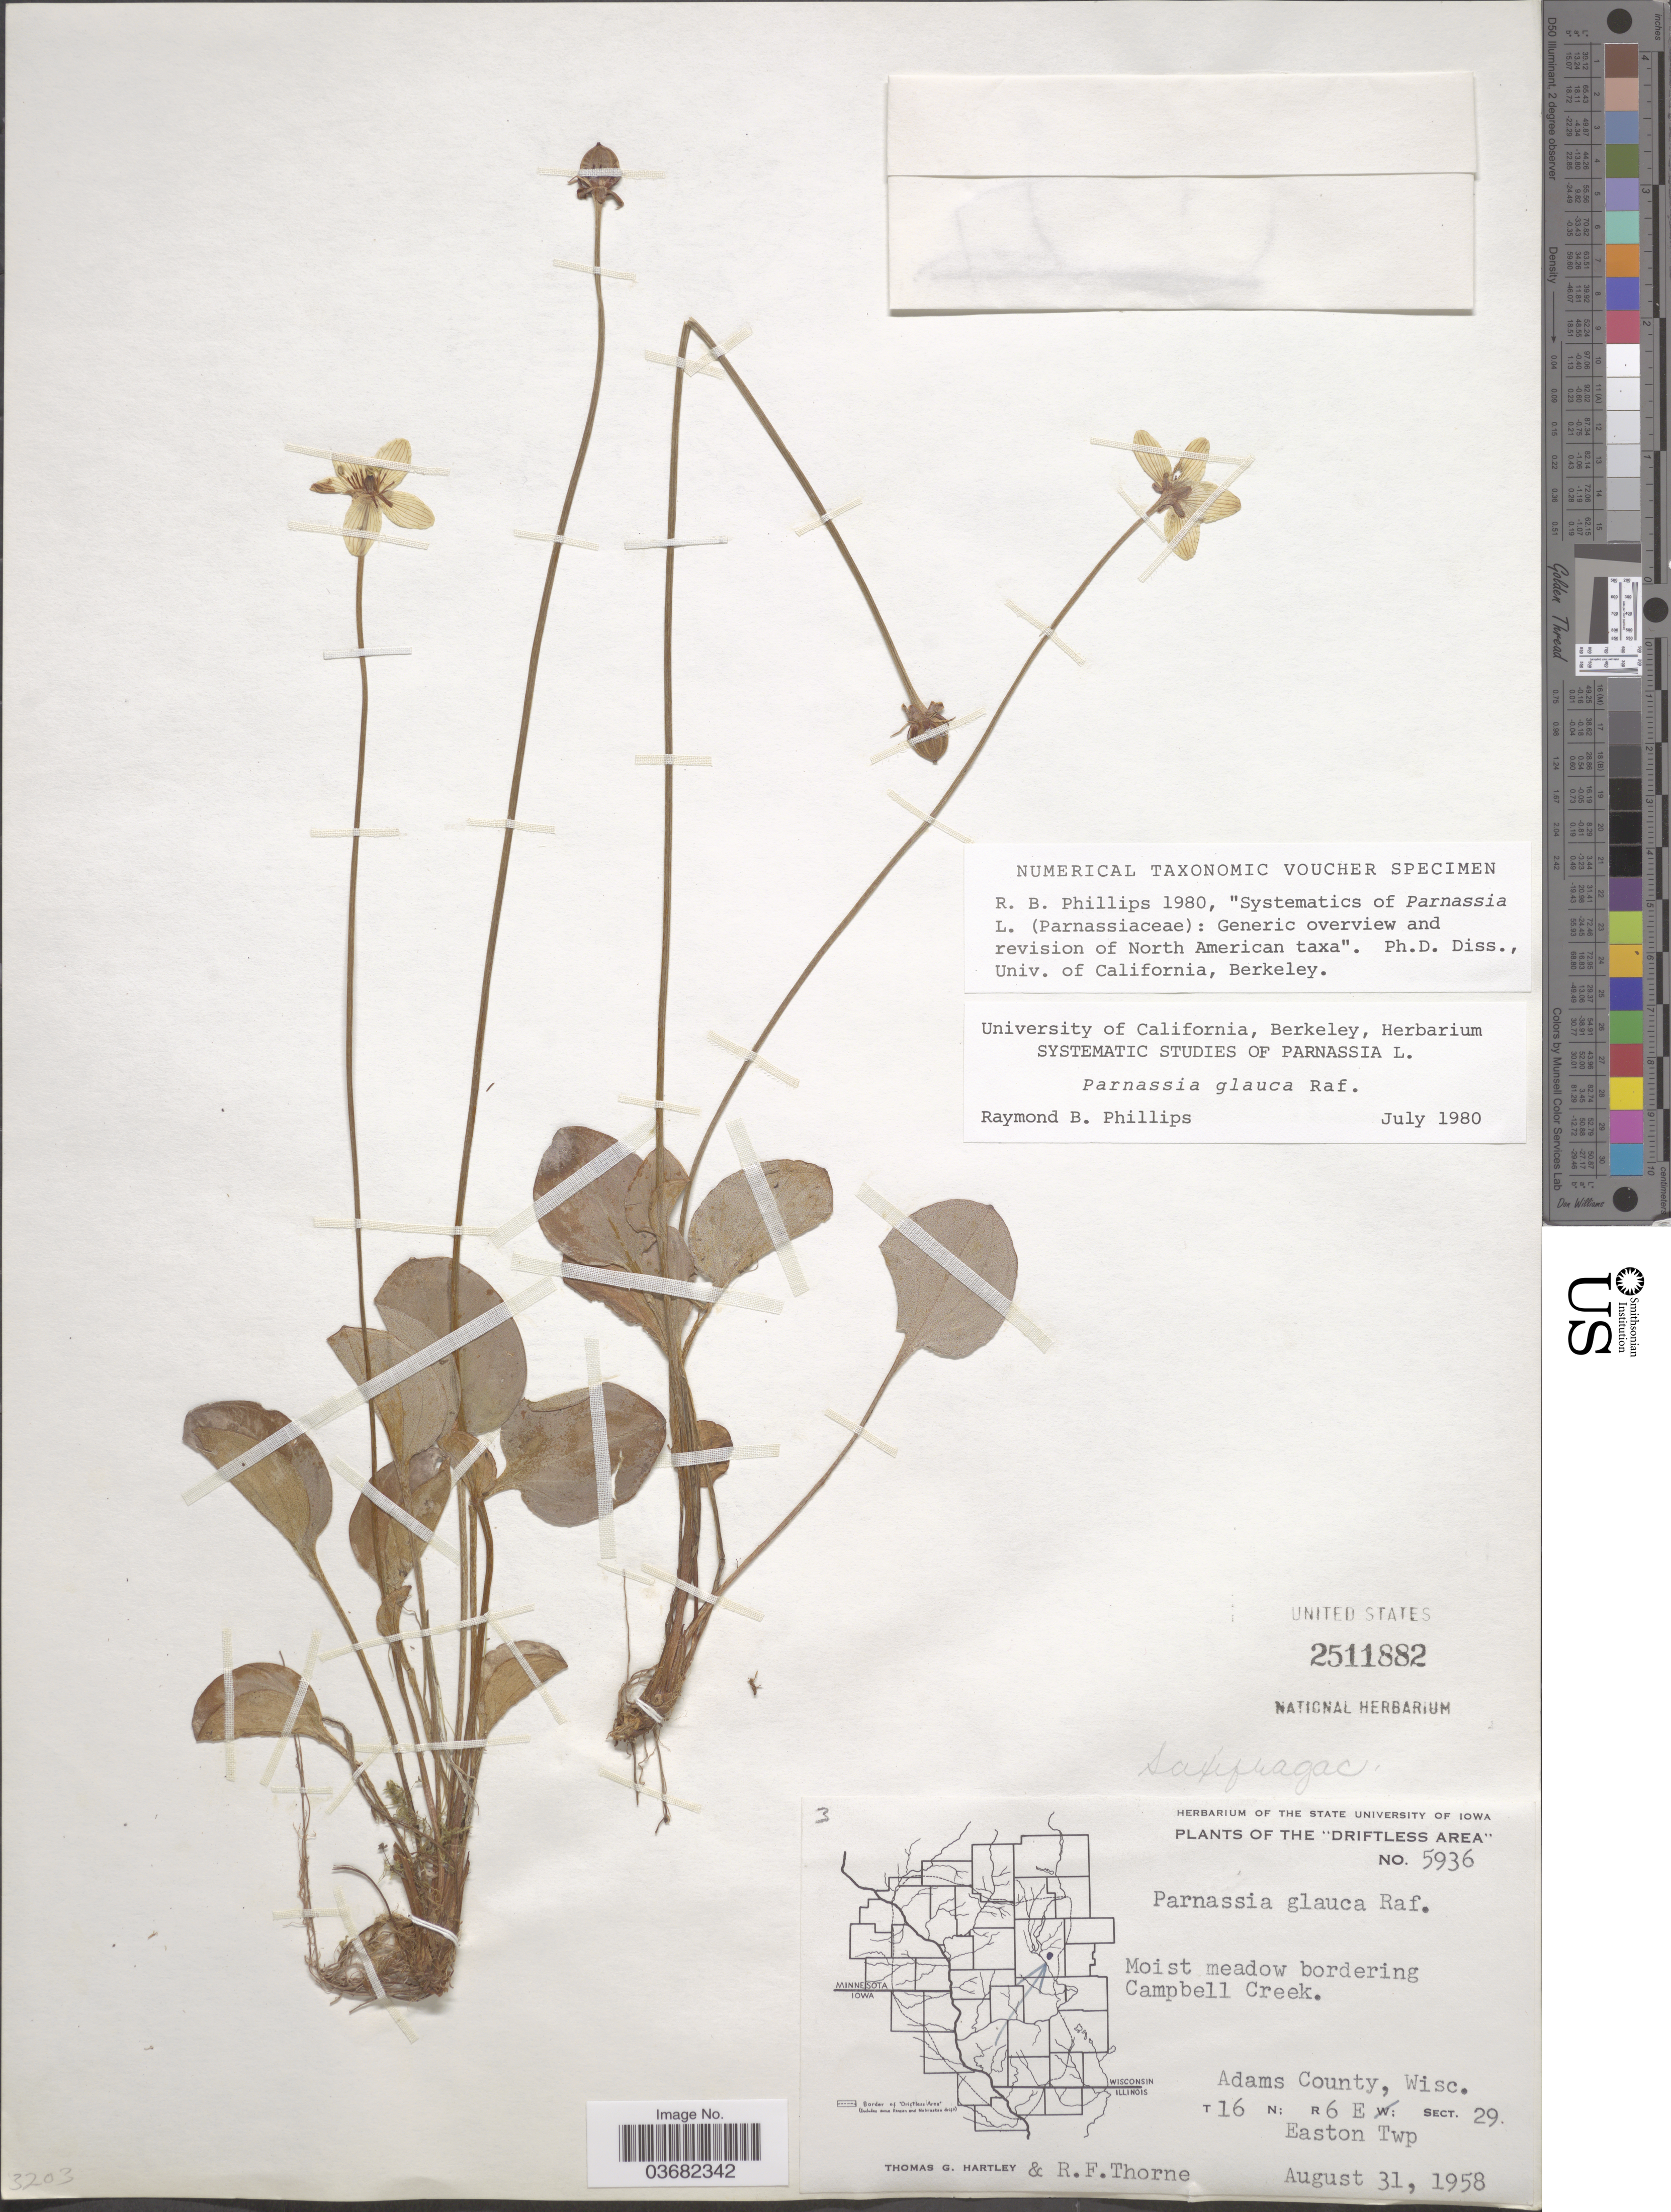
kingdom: Plantae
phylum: Tracheophyta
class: Magnoliopsida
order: Celastrales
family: Parnassiaceae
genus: Parnassia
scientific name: Parnassia grandifolia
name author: DC.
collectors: T. G. Hartley & R. Thorne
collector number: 5936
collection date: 1958-08-31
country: United States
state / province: Wisconsin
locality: Drifless Area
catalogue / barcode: US 2511882